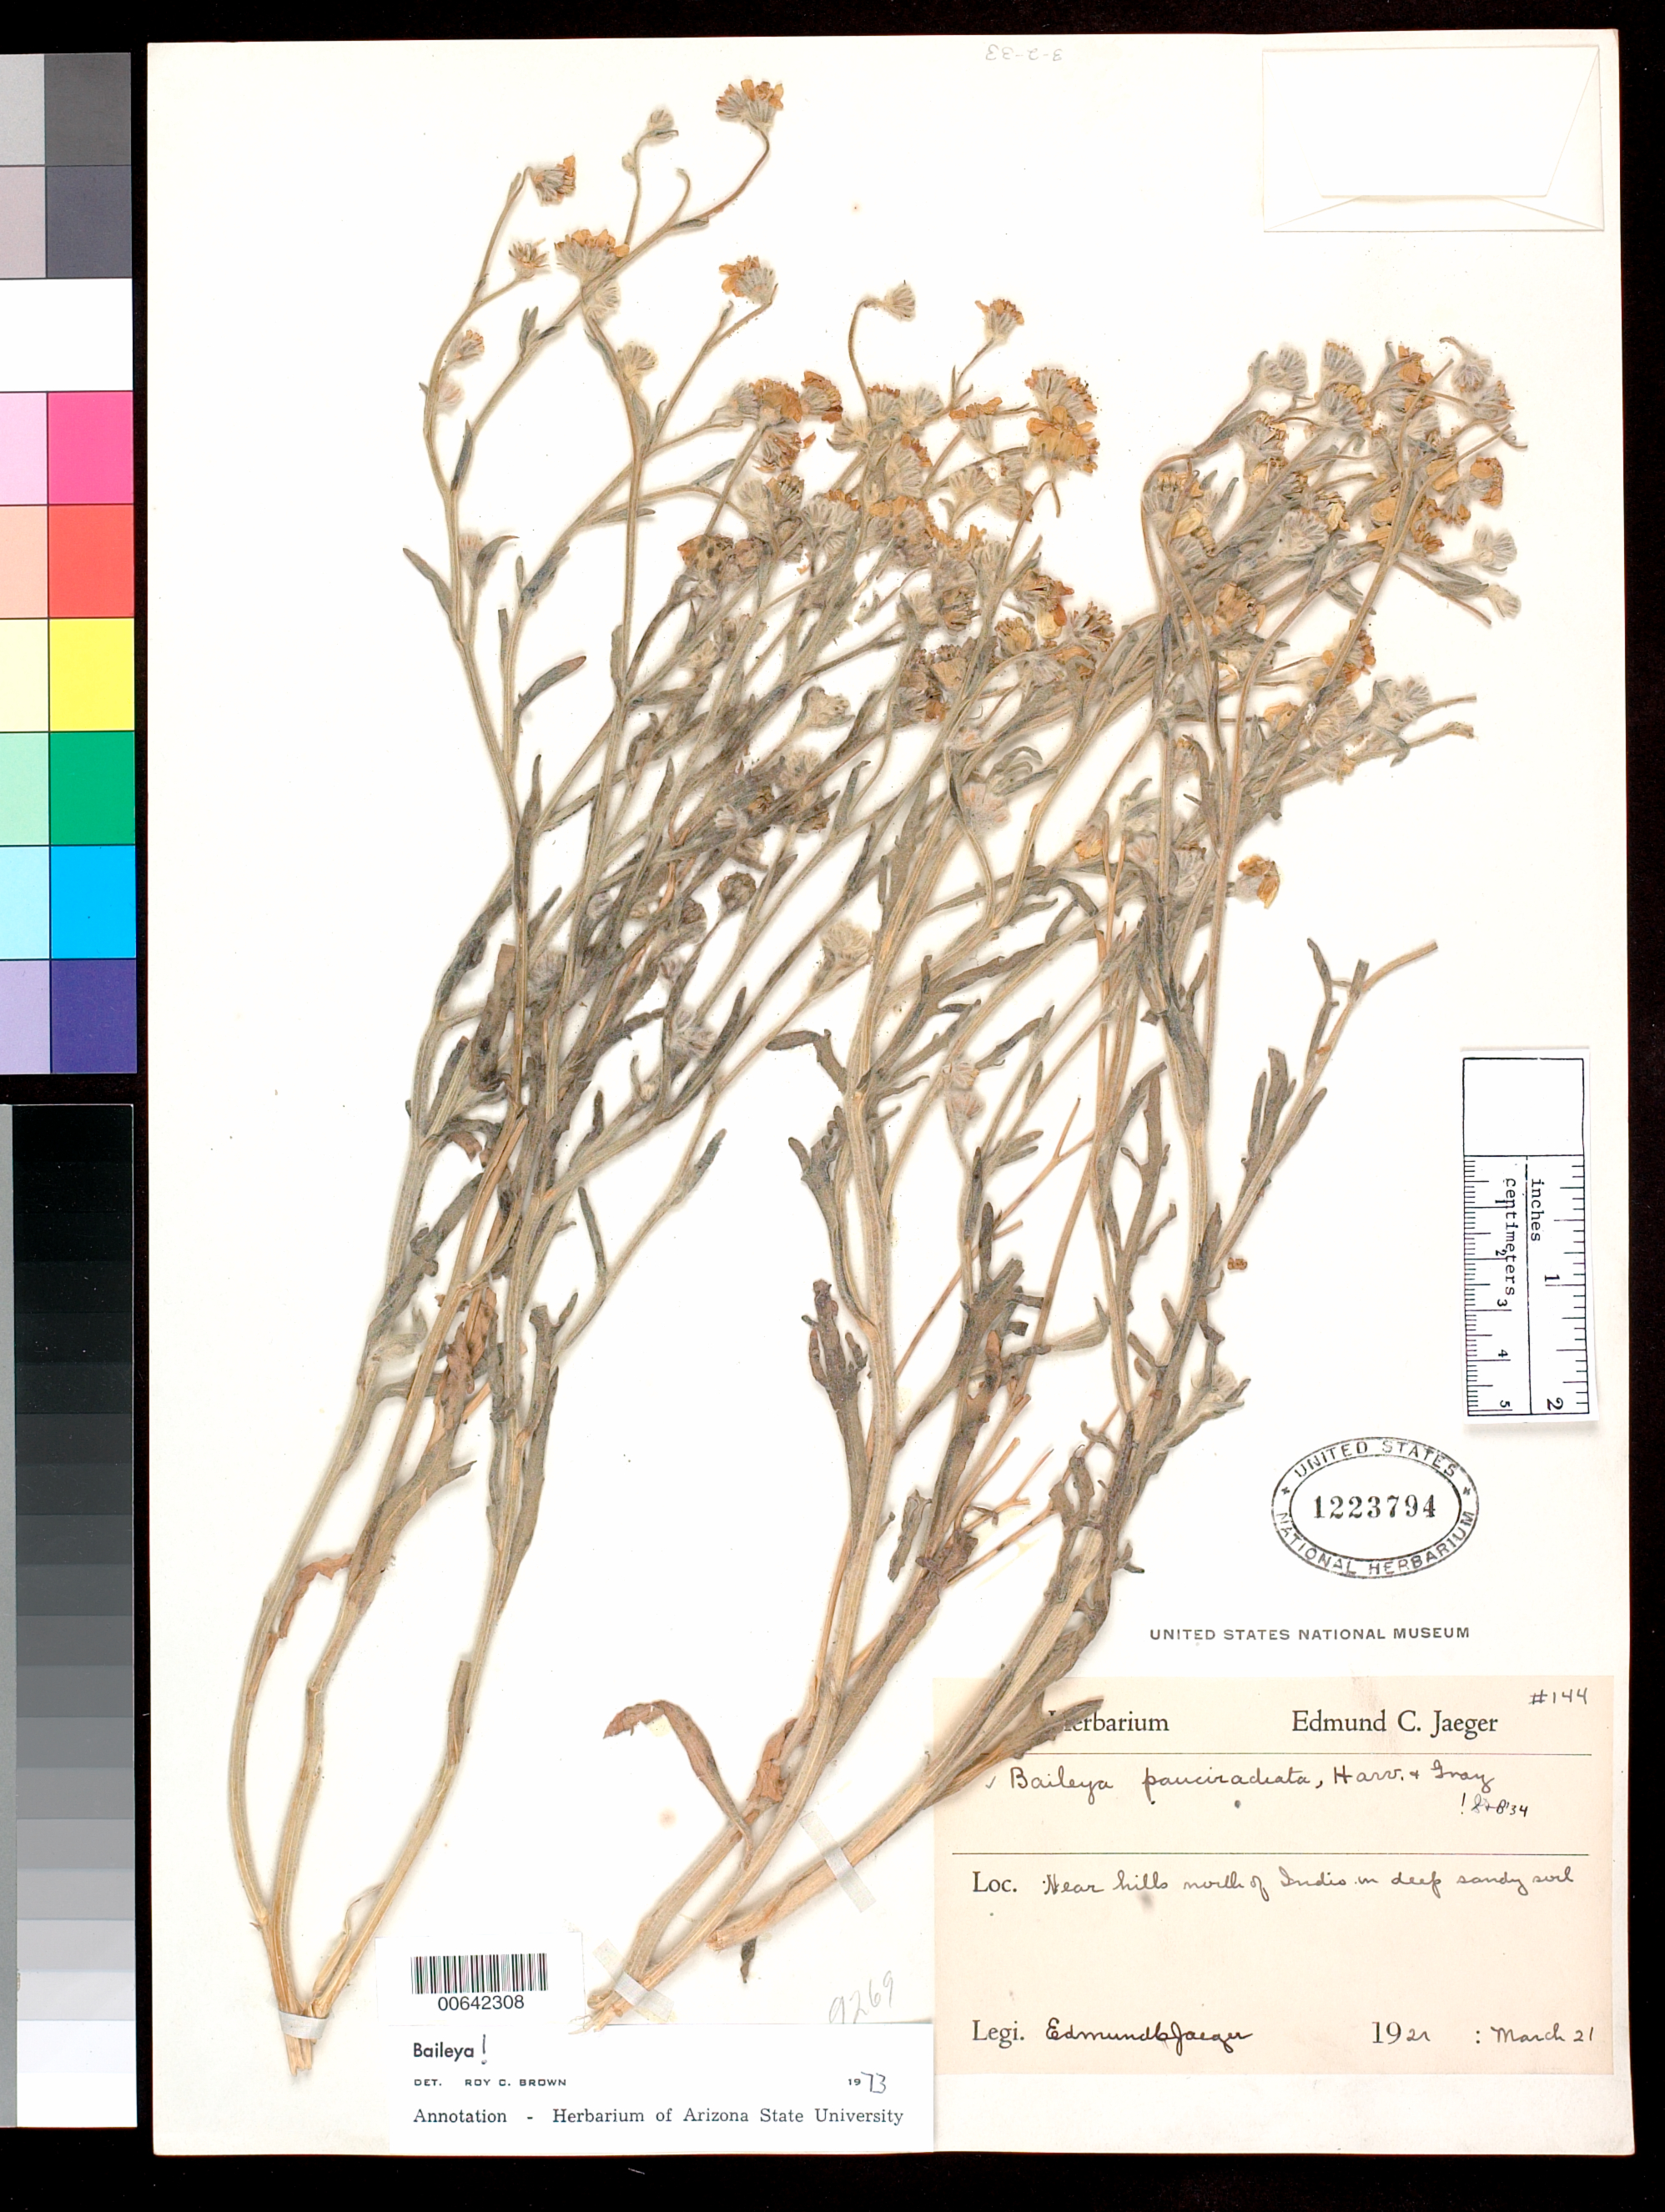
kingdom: Plantae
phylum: Tracheophyta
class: Magnoliopsida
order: Asterales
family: Asteraceae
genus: Baileya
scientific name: Baileya pleniradiata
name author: Harv. & A. Gray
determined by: Brown, Roy C.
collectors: E. Jaeger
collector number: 144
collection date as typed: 21 Mar 1921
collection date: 1921-03-21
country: United States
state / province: California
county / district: Riverside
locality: Near hills north of Indio.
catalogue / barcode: US 1223794